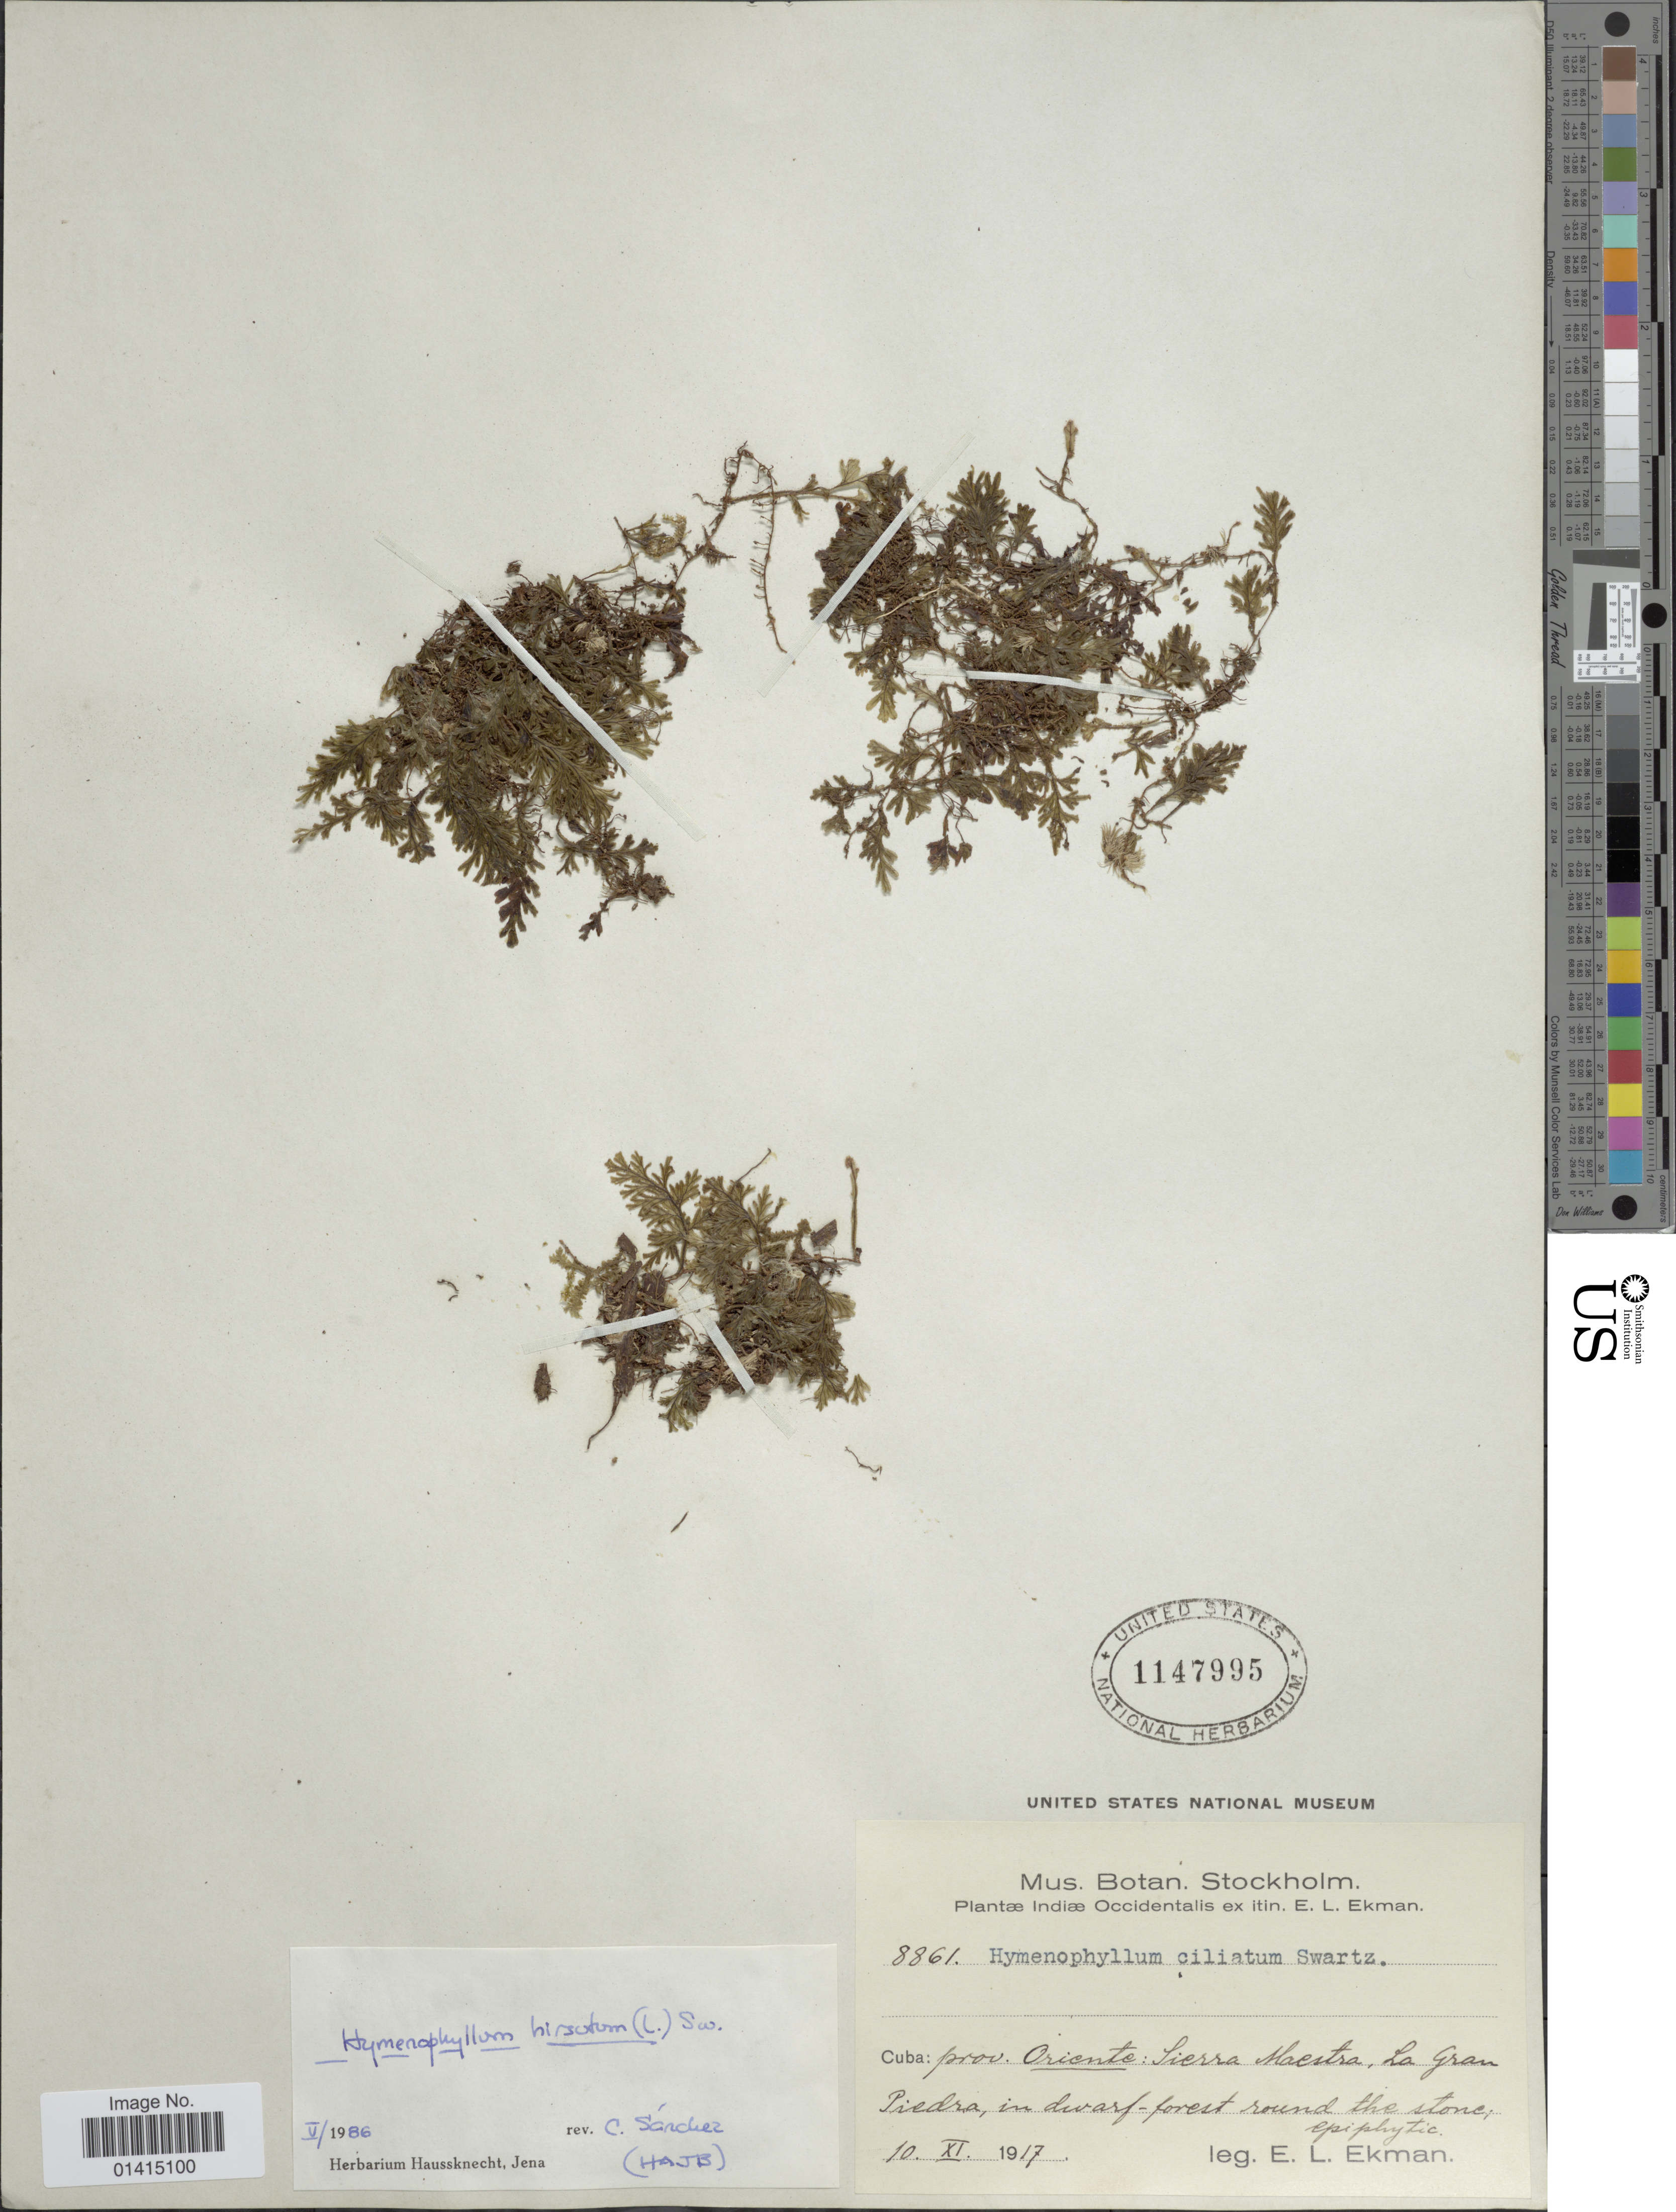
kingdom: Plantae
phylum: Tracheophyta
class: Polypodiopsida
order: Hymenophyllales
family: Hymenophyllaceae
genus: Hymenophyllum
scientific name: Hymenophyllum hirsutum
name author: (L.) Sw.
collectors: E. L. Ekman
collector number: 8861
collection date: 1917-11-10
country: Cuba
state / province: Oriente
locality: Prov. Oriente: Sierra Maestra, la Gran Piedra, in piedra, in dwarf forest round the stone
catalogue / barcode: US 1147995